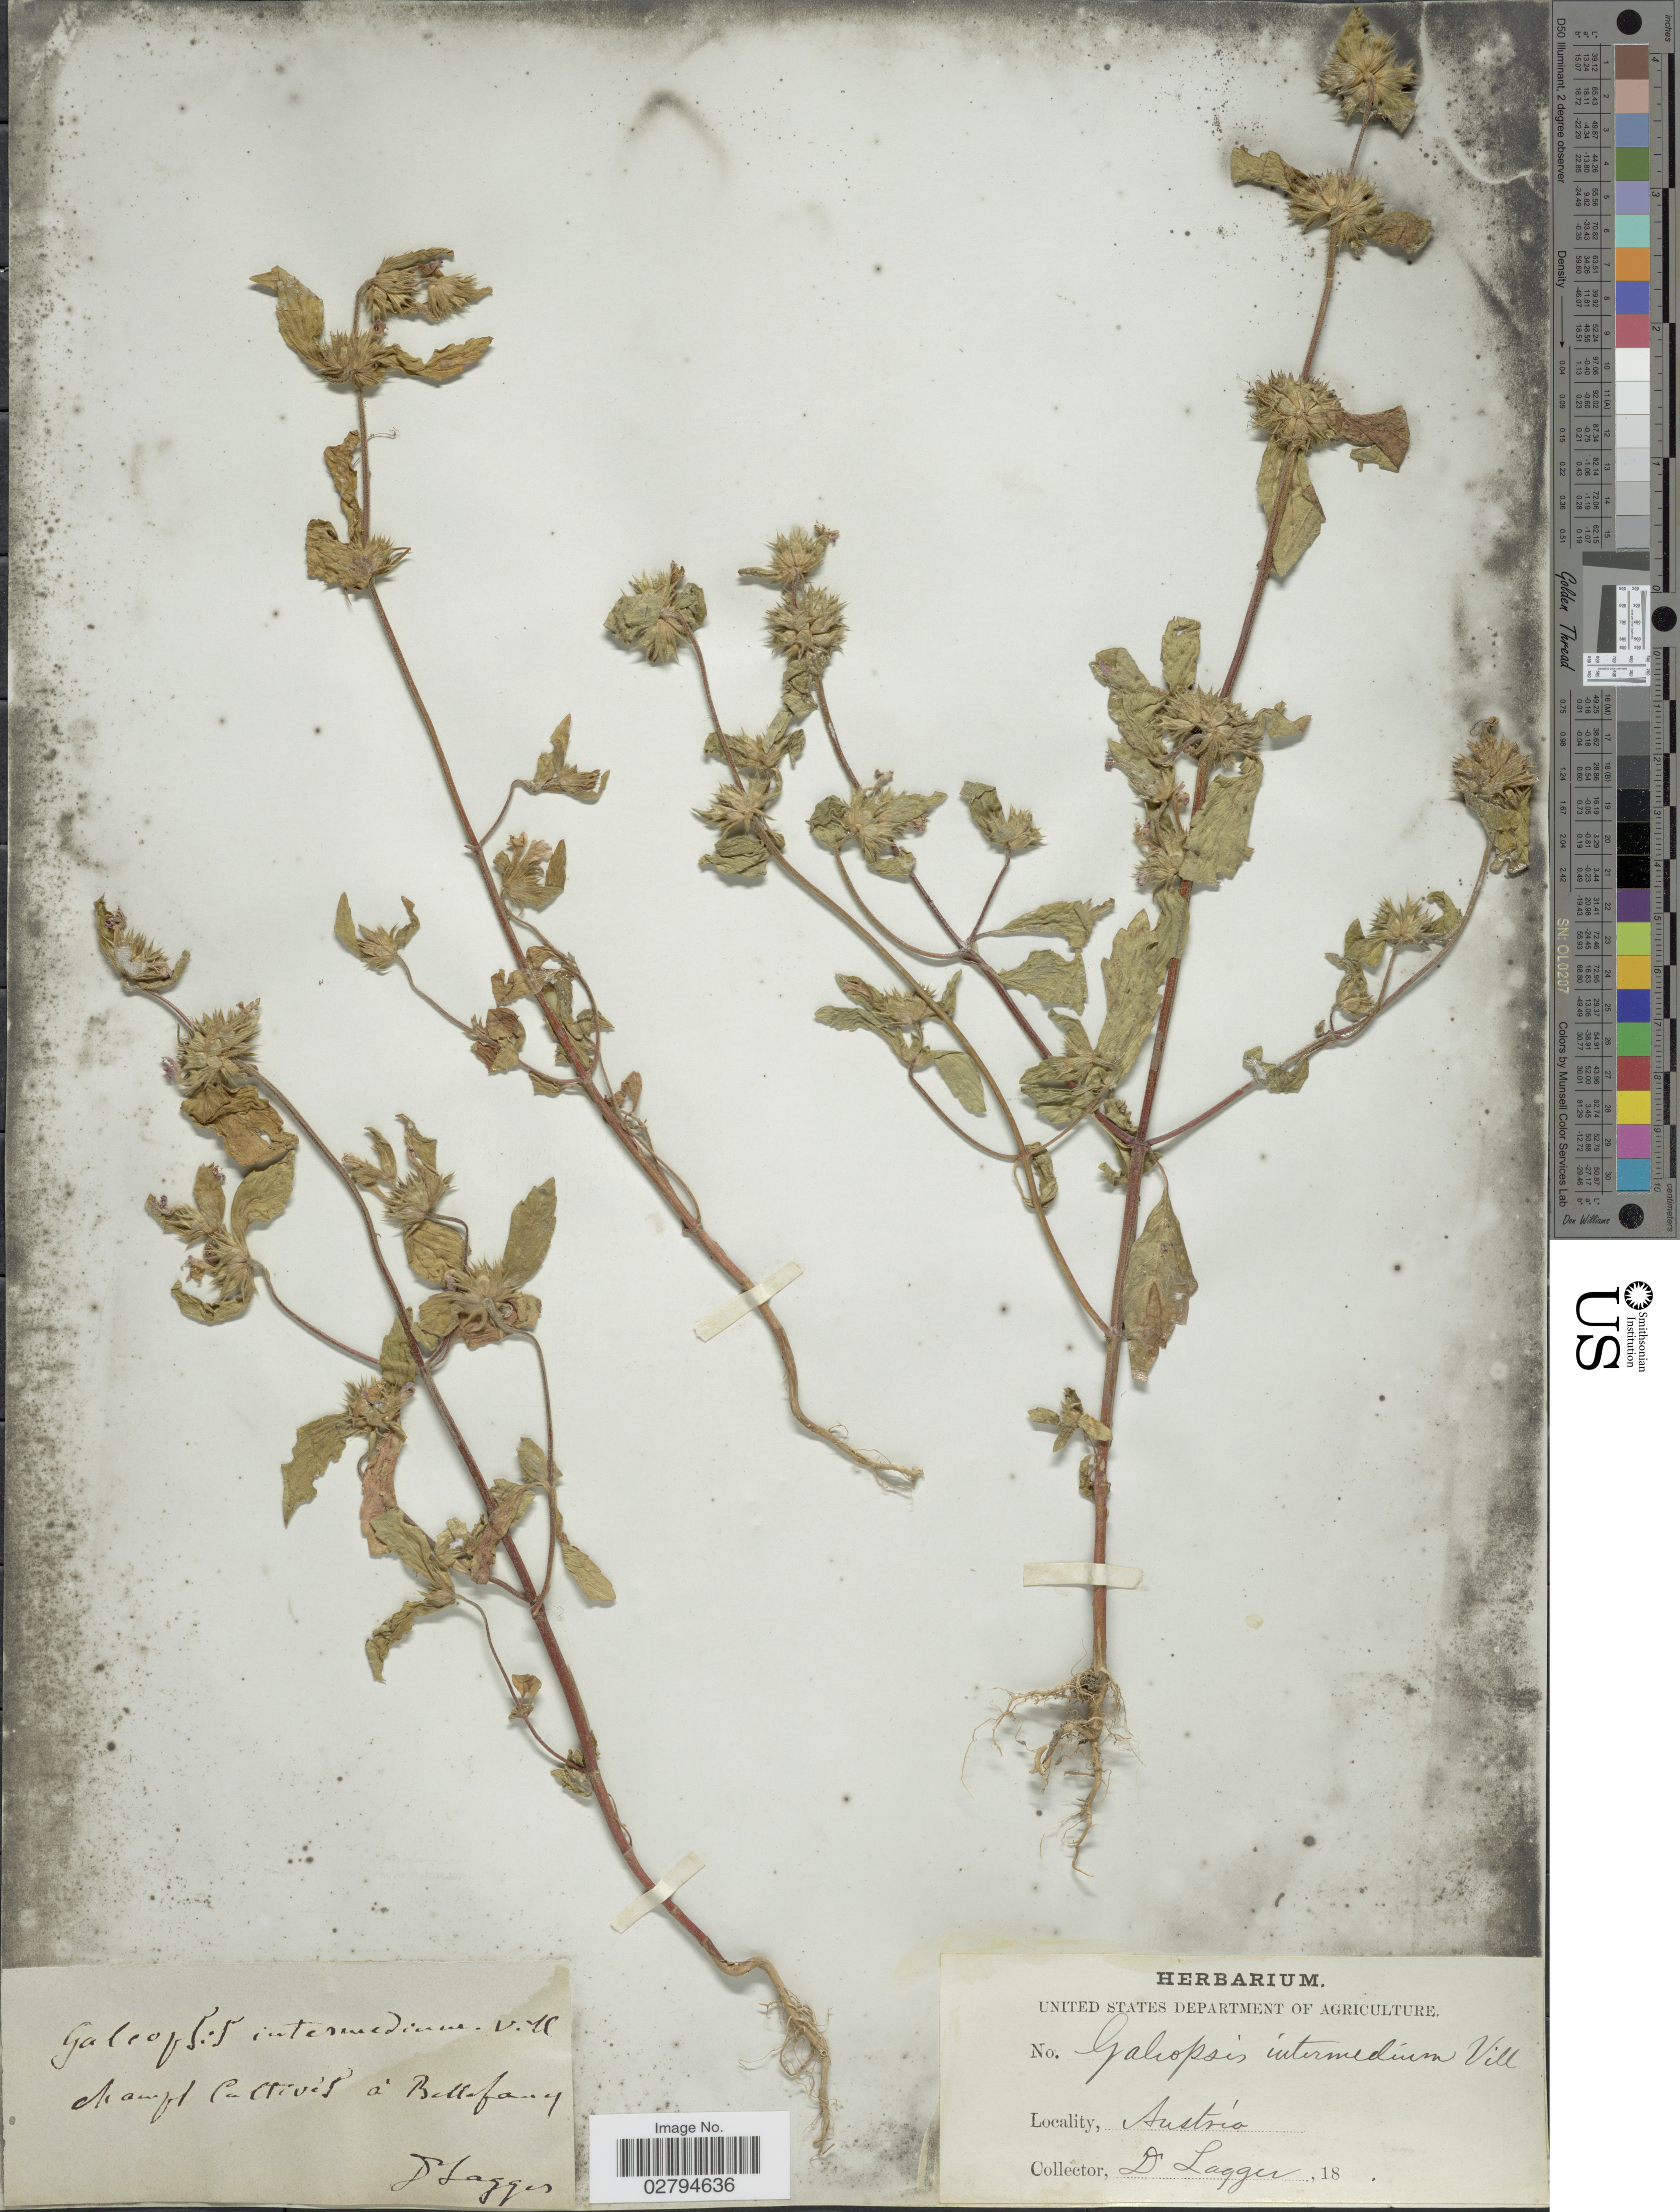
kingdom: Plantae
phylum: Tracheophyta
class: Magnoliopsida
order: Lamiales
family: Lamiaceae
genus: Galeopsis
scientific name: Galeopsis intermedia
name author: Vill.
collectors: D. Lagger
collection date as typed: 18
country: Austria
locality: À Bellefang [interpreted].